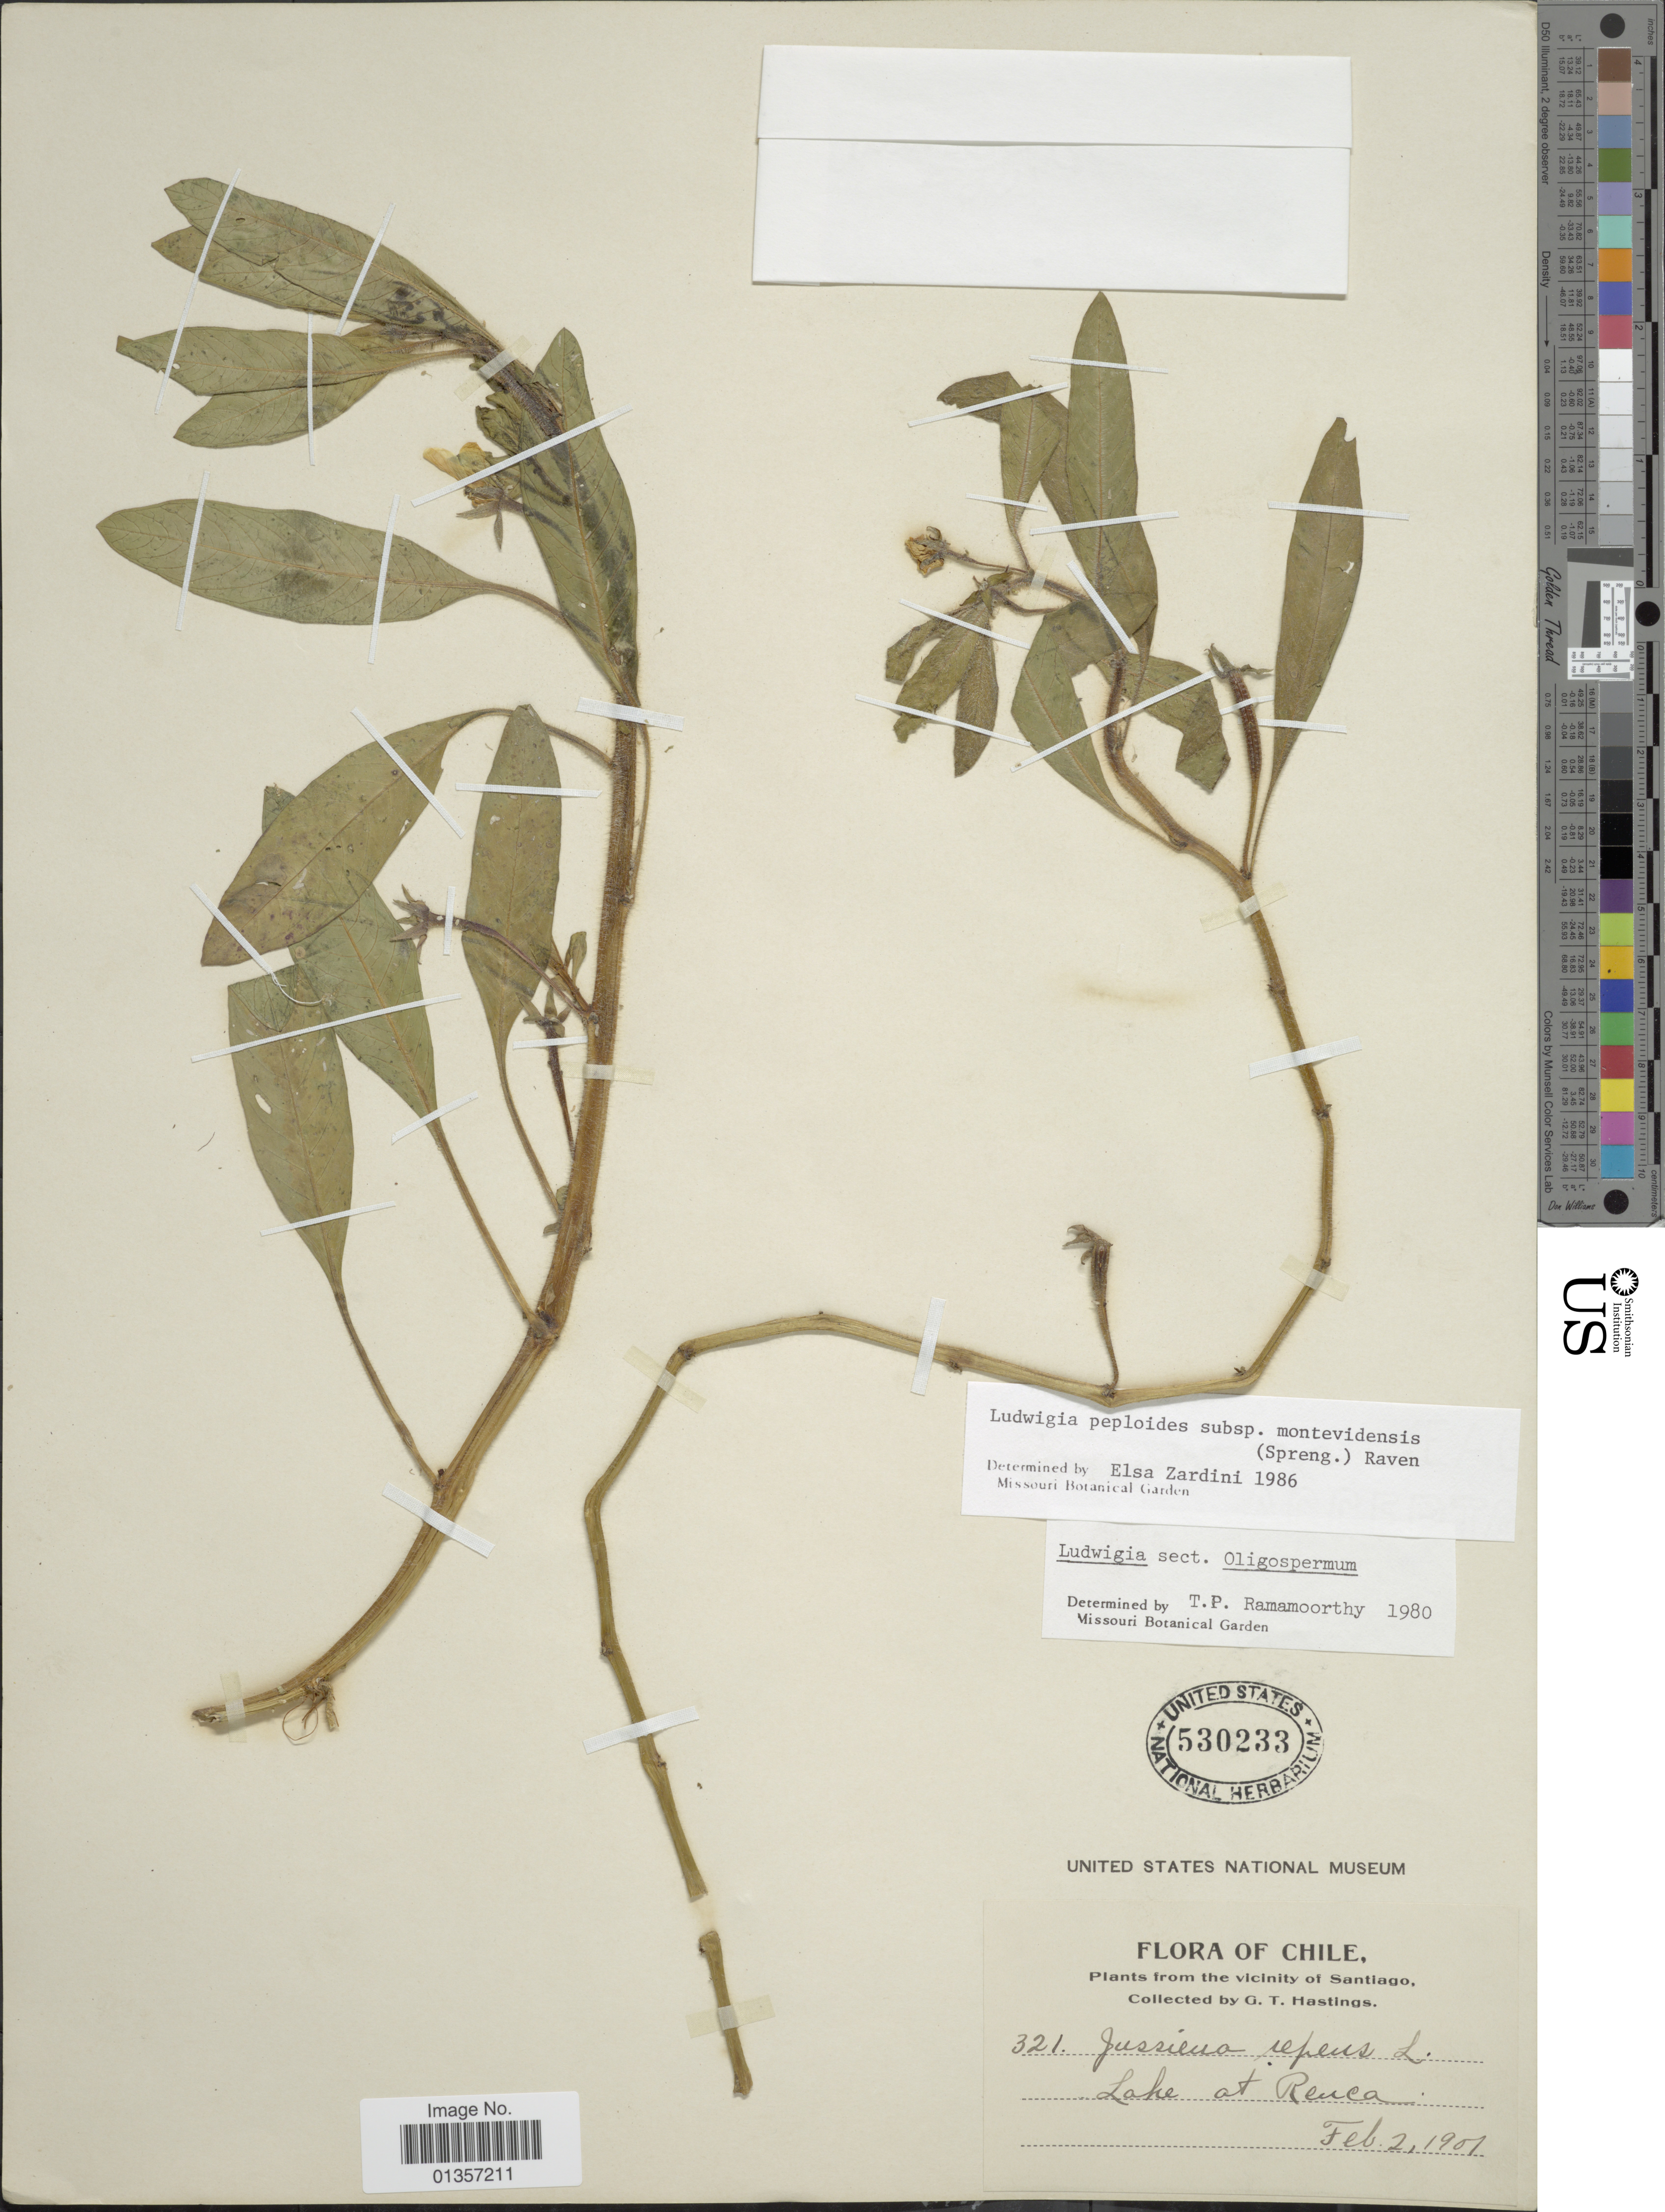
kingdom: Plantae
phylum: Tracheophyta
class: Magnoliopsida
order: Myrtales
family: Onagraceae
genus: Ludwigia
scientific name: Ludwigia peploides subsp. montevidensis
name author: (Spreng.) P.H. Raven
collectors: G. Hastings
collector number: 321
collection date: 1901-02-02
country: Chile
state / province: Región Metropolitana (RM)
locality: Vicinity of Santiago, Lake at Reuca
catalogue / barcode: US 530233